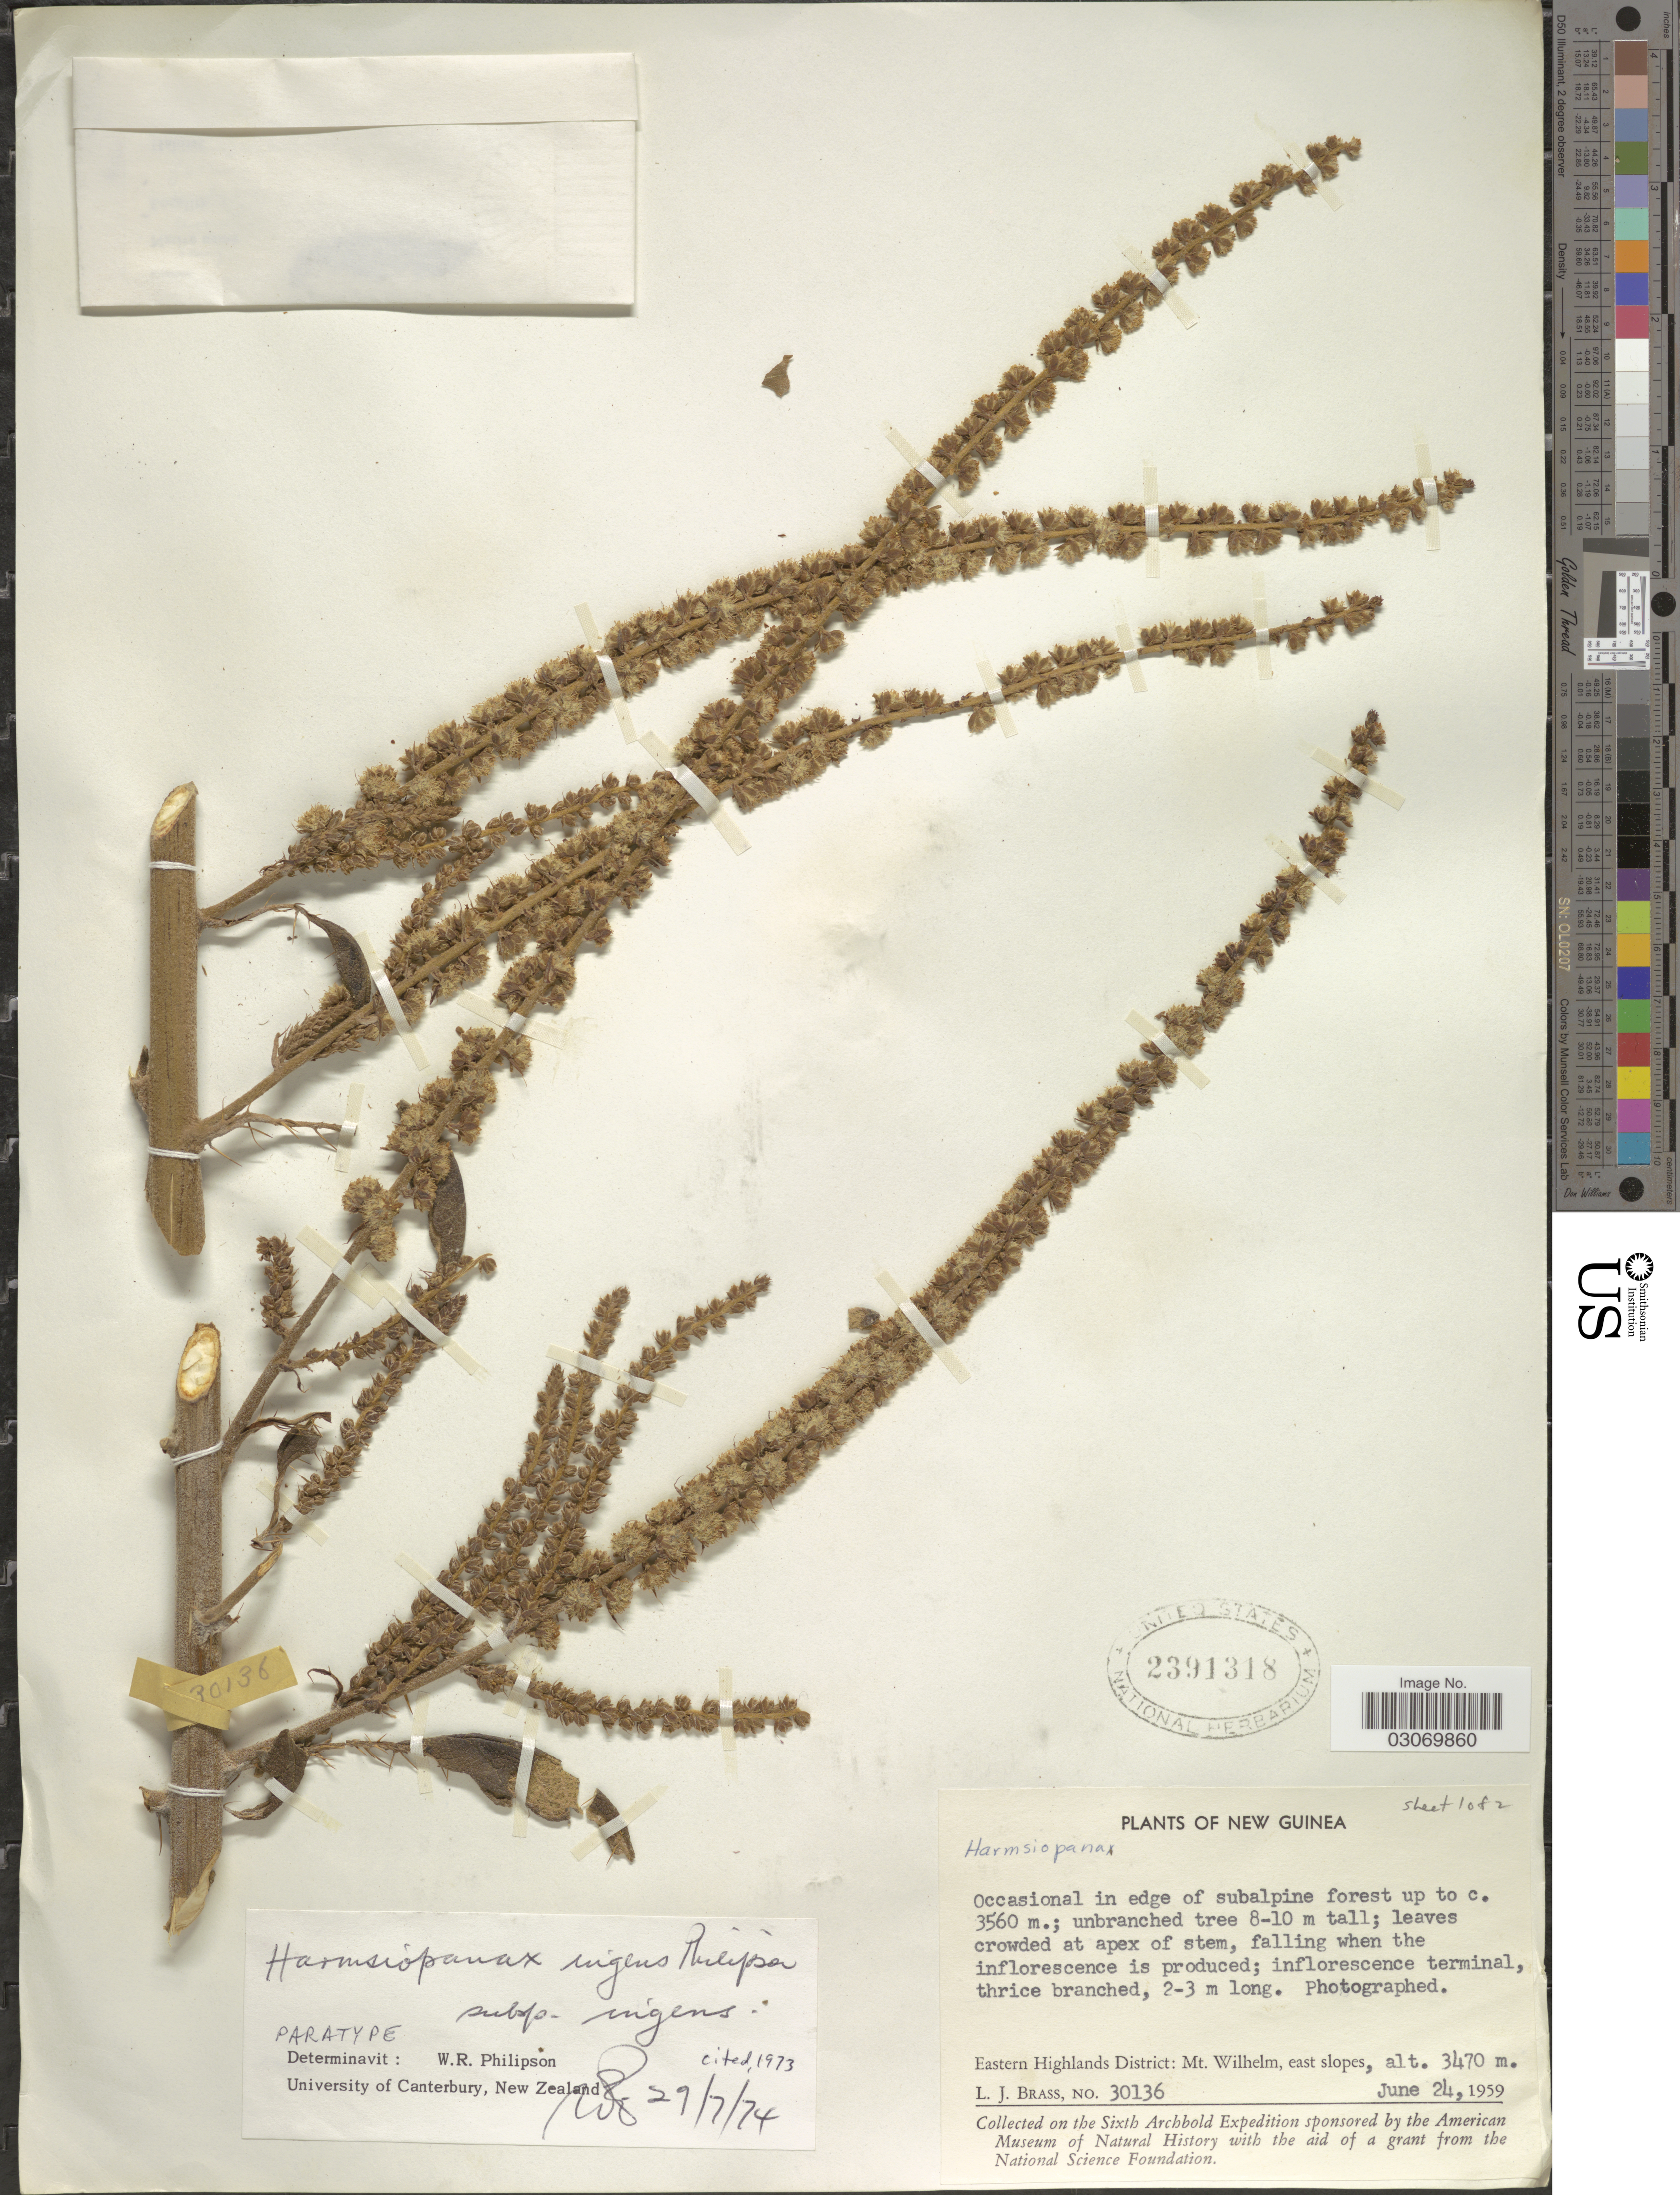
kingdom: Plantae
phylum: Tracheophyta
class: Magnoliopsida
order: Apiales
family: Araliaceae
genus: Harmsiopanax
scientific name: Harmsiopanax ingens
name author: Philipson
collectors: L. J. Brass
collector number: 30136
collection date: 1959-06-24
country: Papua New Guinea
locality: New Guinea, Eastern Highlands District: Mt. Wilhelm, east slopes.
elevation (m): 3470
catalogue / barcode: US 2391318